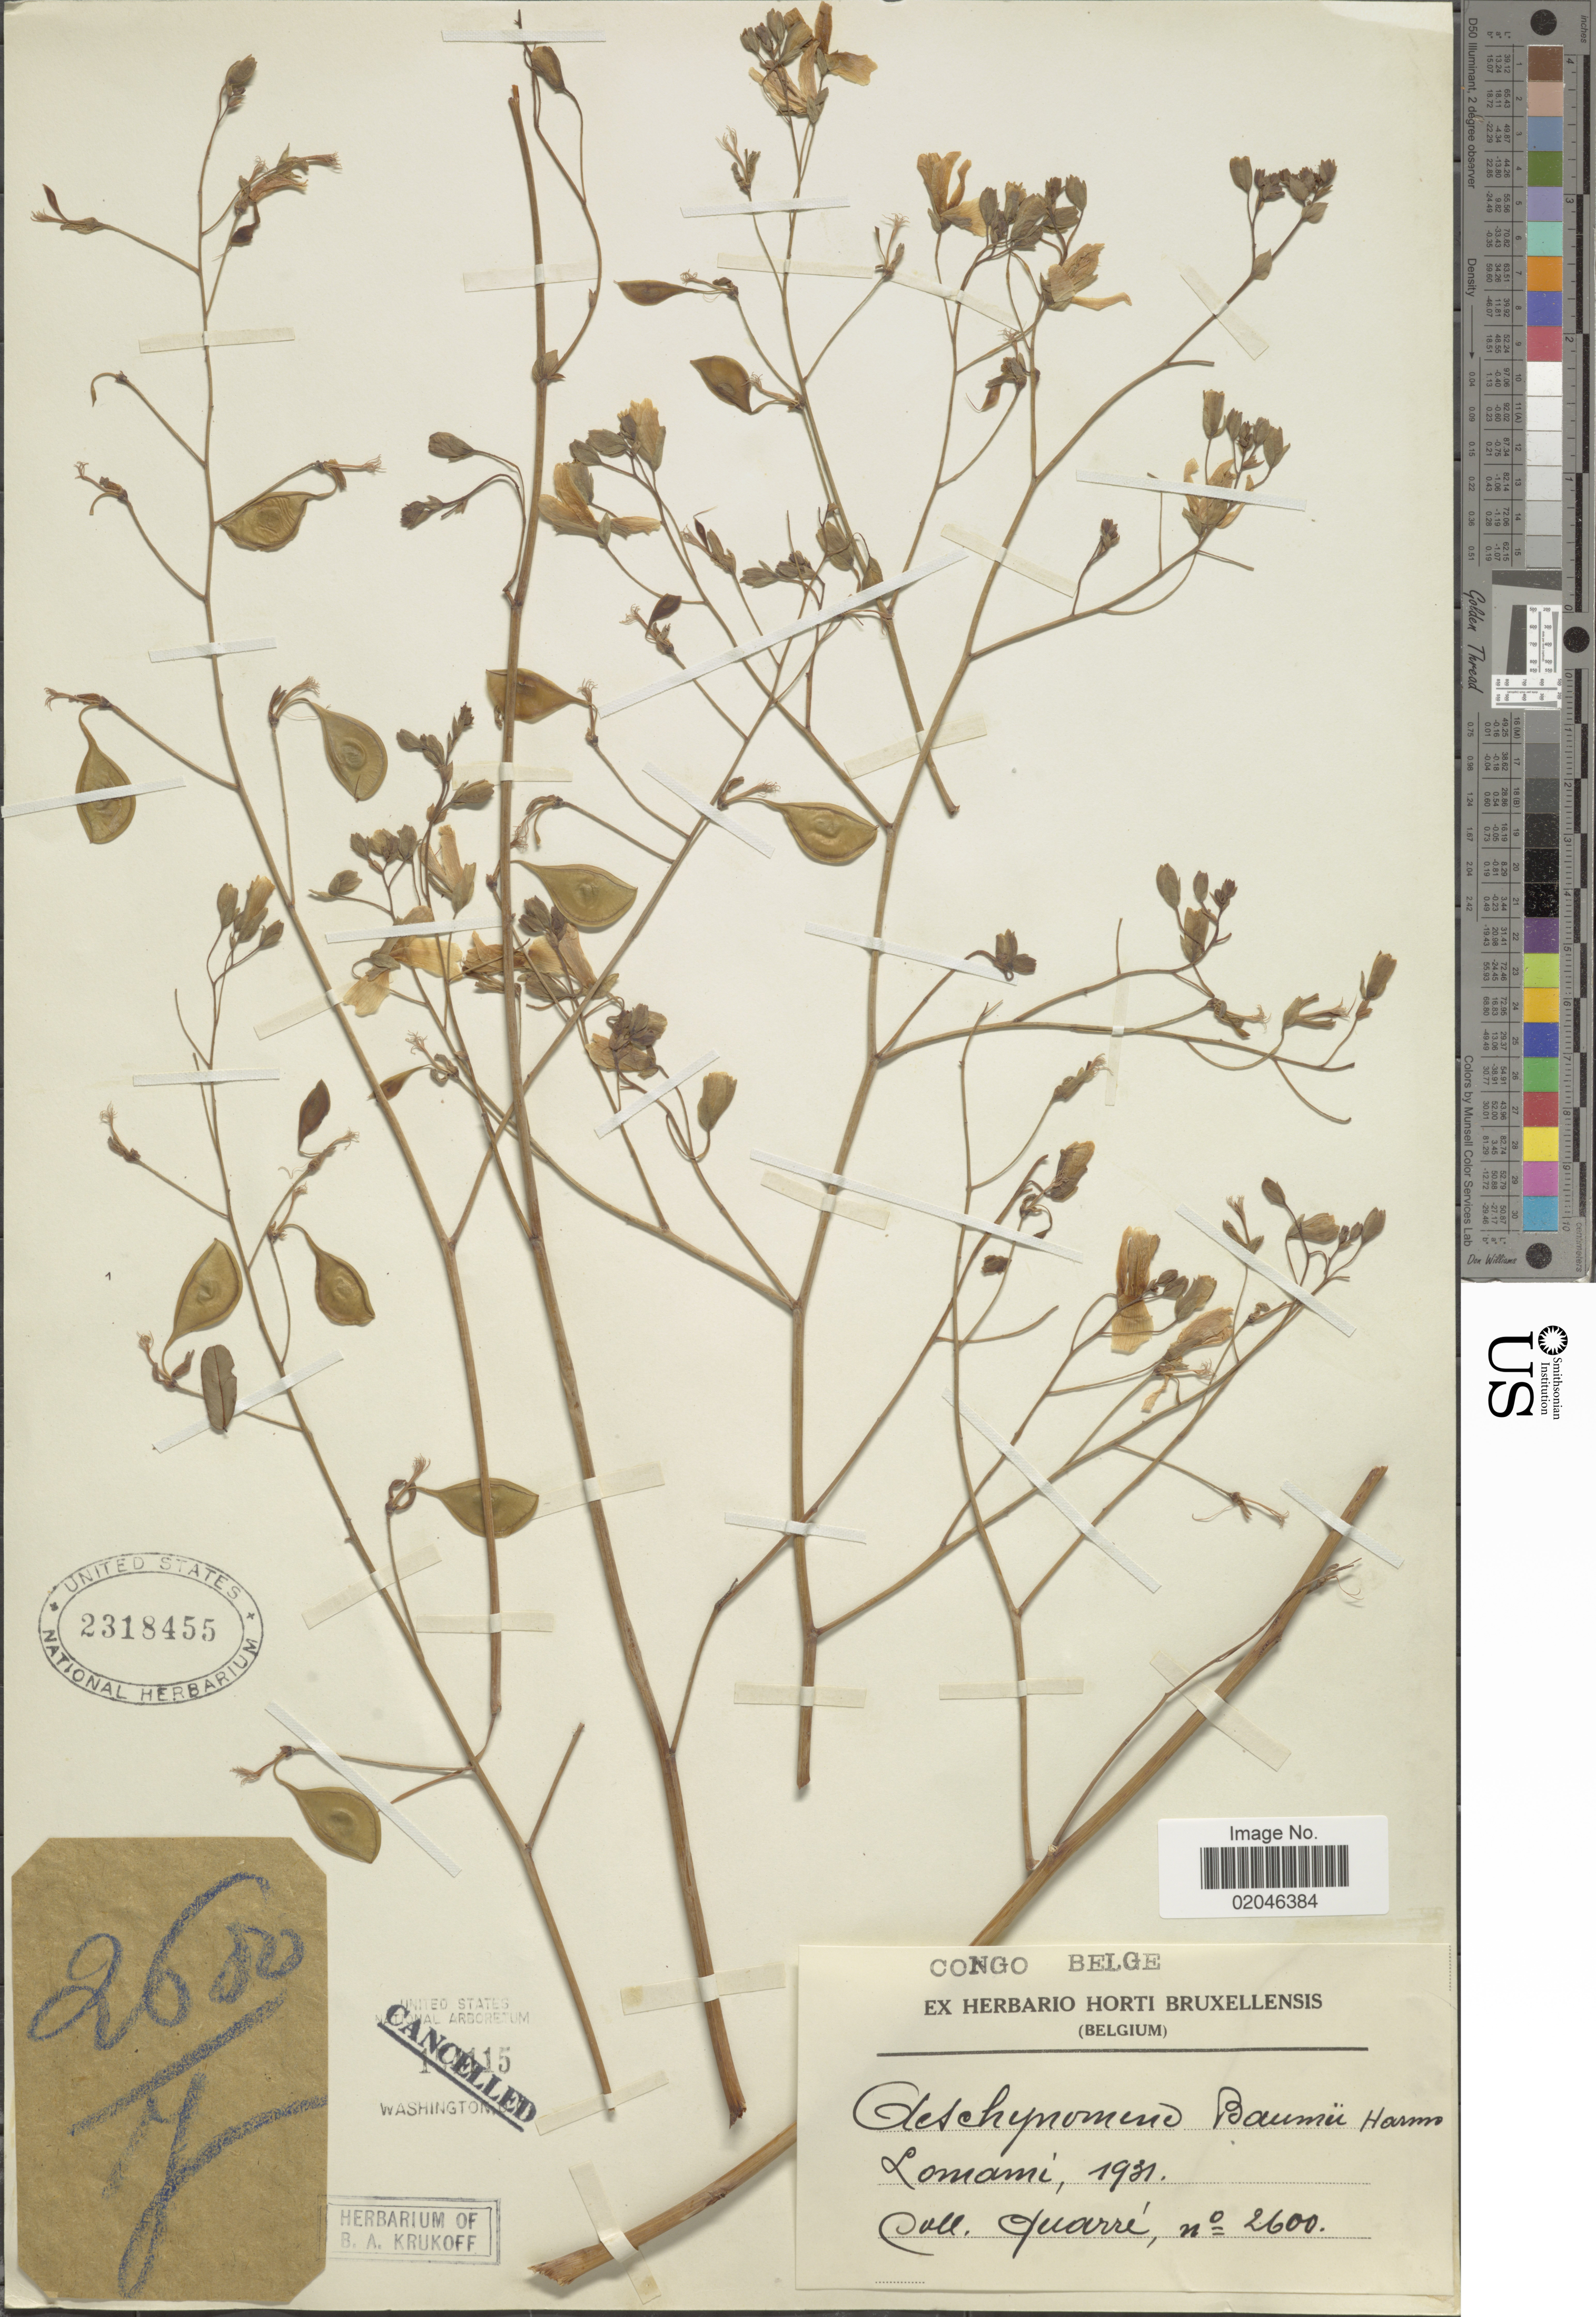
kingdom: Plantae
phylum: Tracheophyta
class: Magnoliopsida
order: Fabales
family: Fabaceae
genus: Aeschynomene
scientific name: Aeschynomene baumii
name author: Harms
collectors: -. Quarre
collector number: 2600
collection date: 1931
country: Congo, Democratic Republic of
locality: Lomami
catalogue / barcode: US 2318455